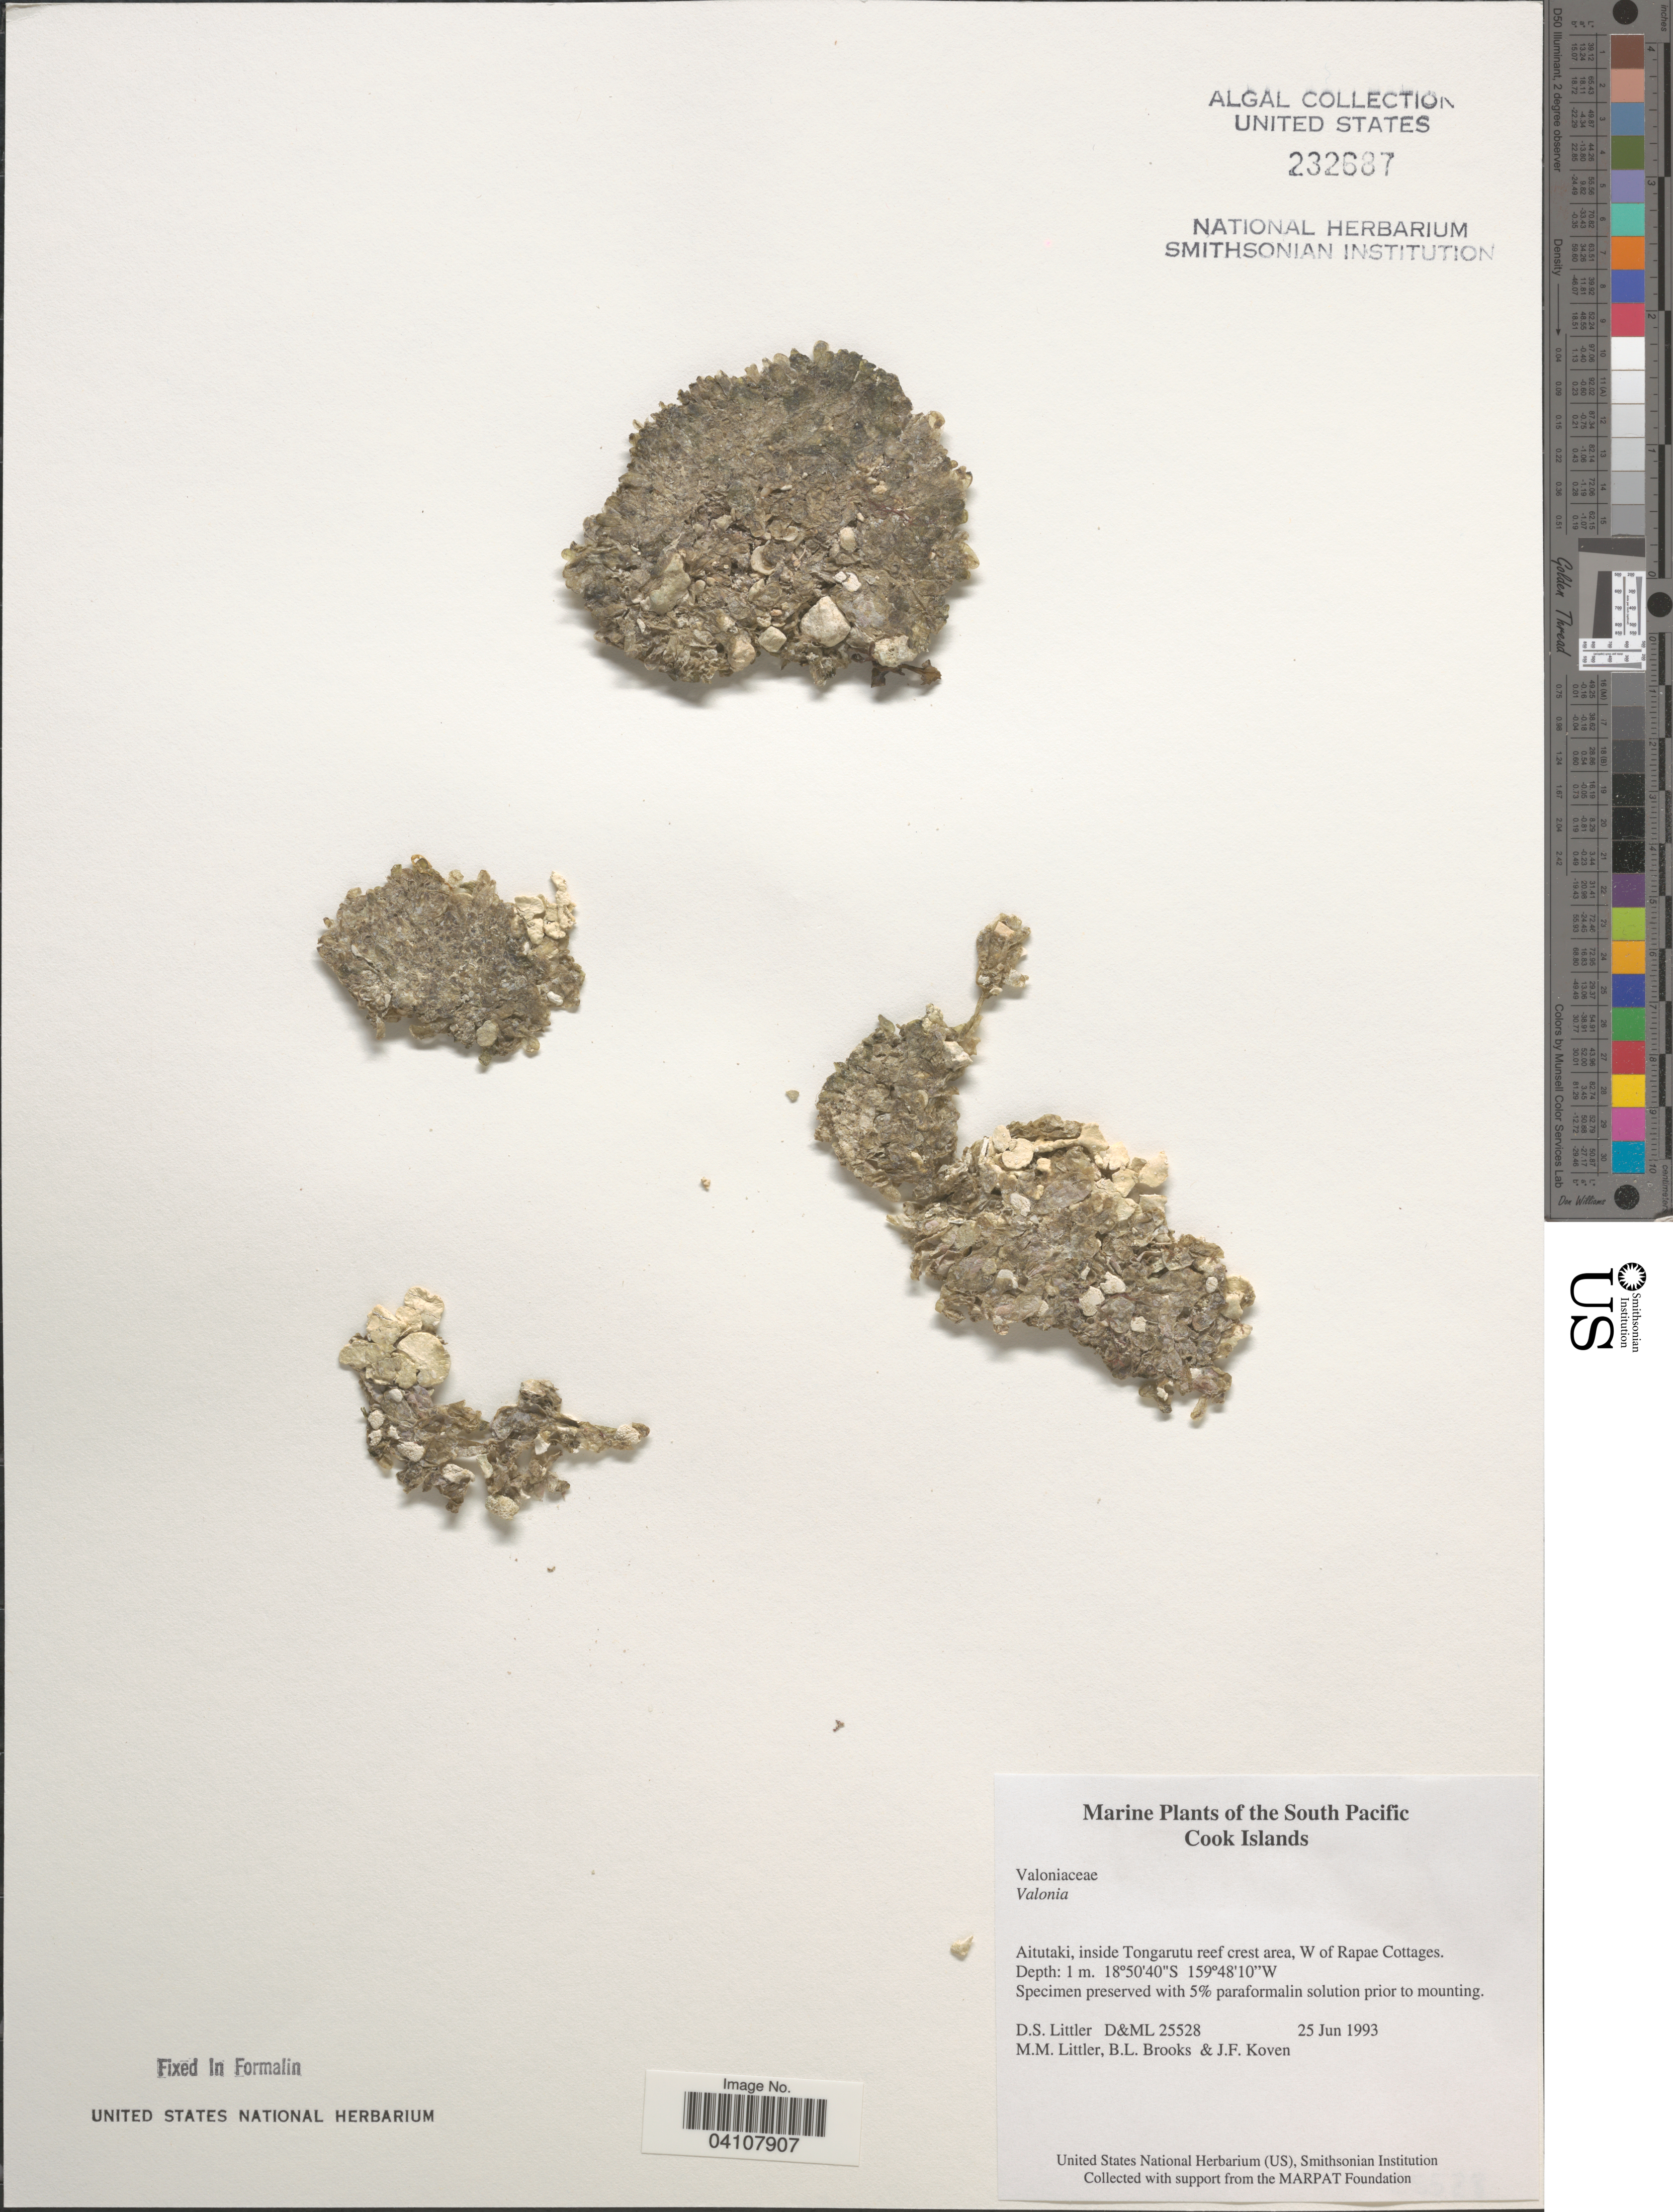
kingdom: Plantae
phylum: Chlorophyta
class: Ulvophyceae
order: Siphonocladales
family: Valoniaceae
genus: Valonia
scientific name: Valonia sp.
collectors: D. S. Littler, B. Brooks & J. Koven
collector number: D&ML25528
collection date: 1993-06-25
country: Cook Islands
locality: The South Pacific. Aitutaki, inside Tongarutu reef crest area, W of Rapae Cottages.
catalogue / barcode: US 232687